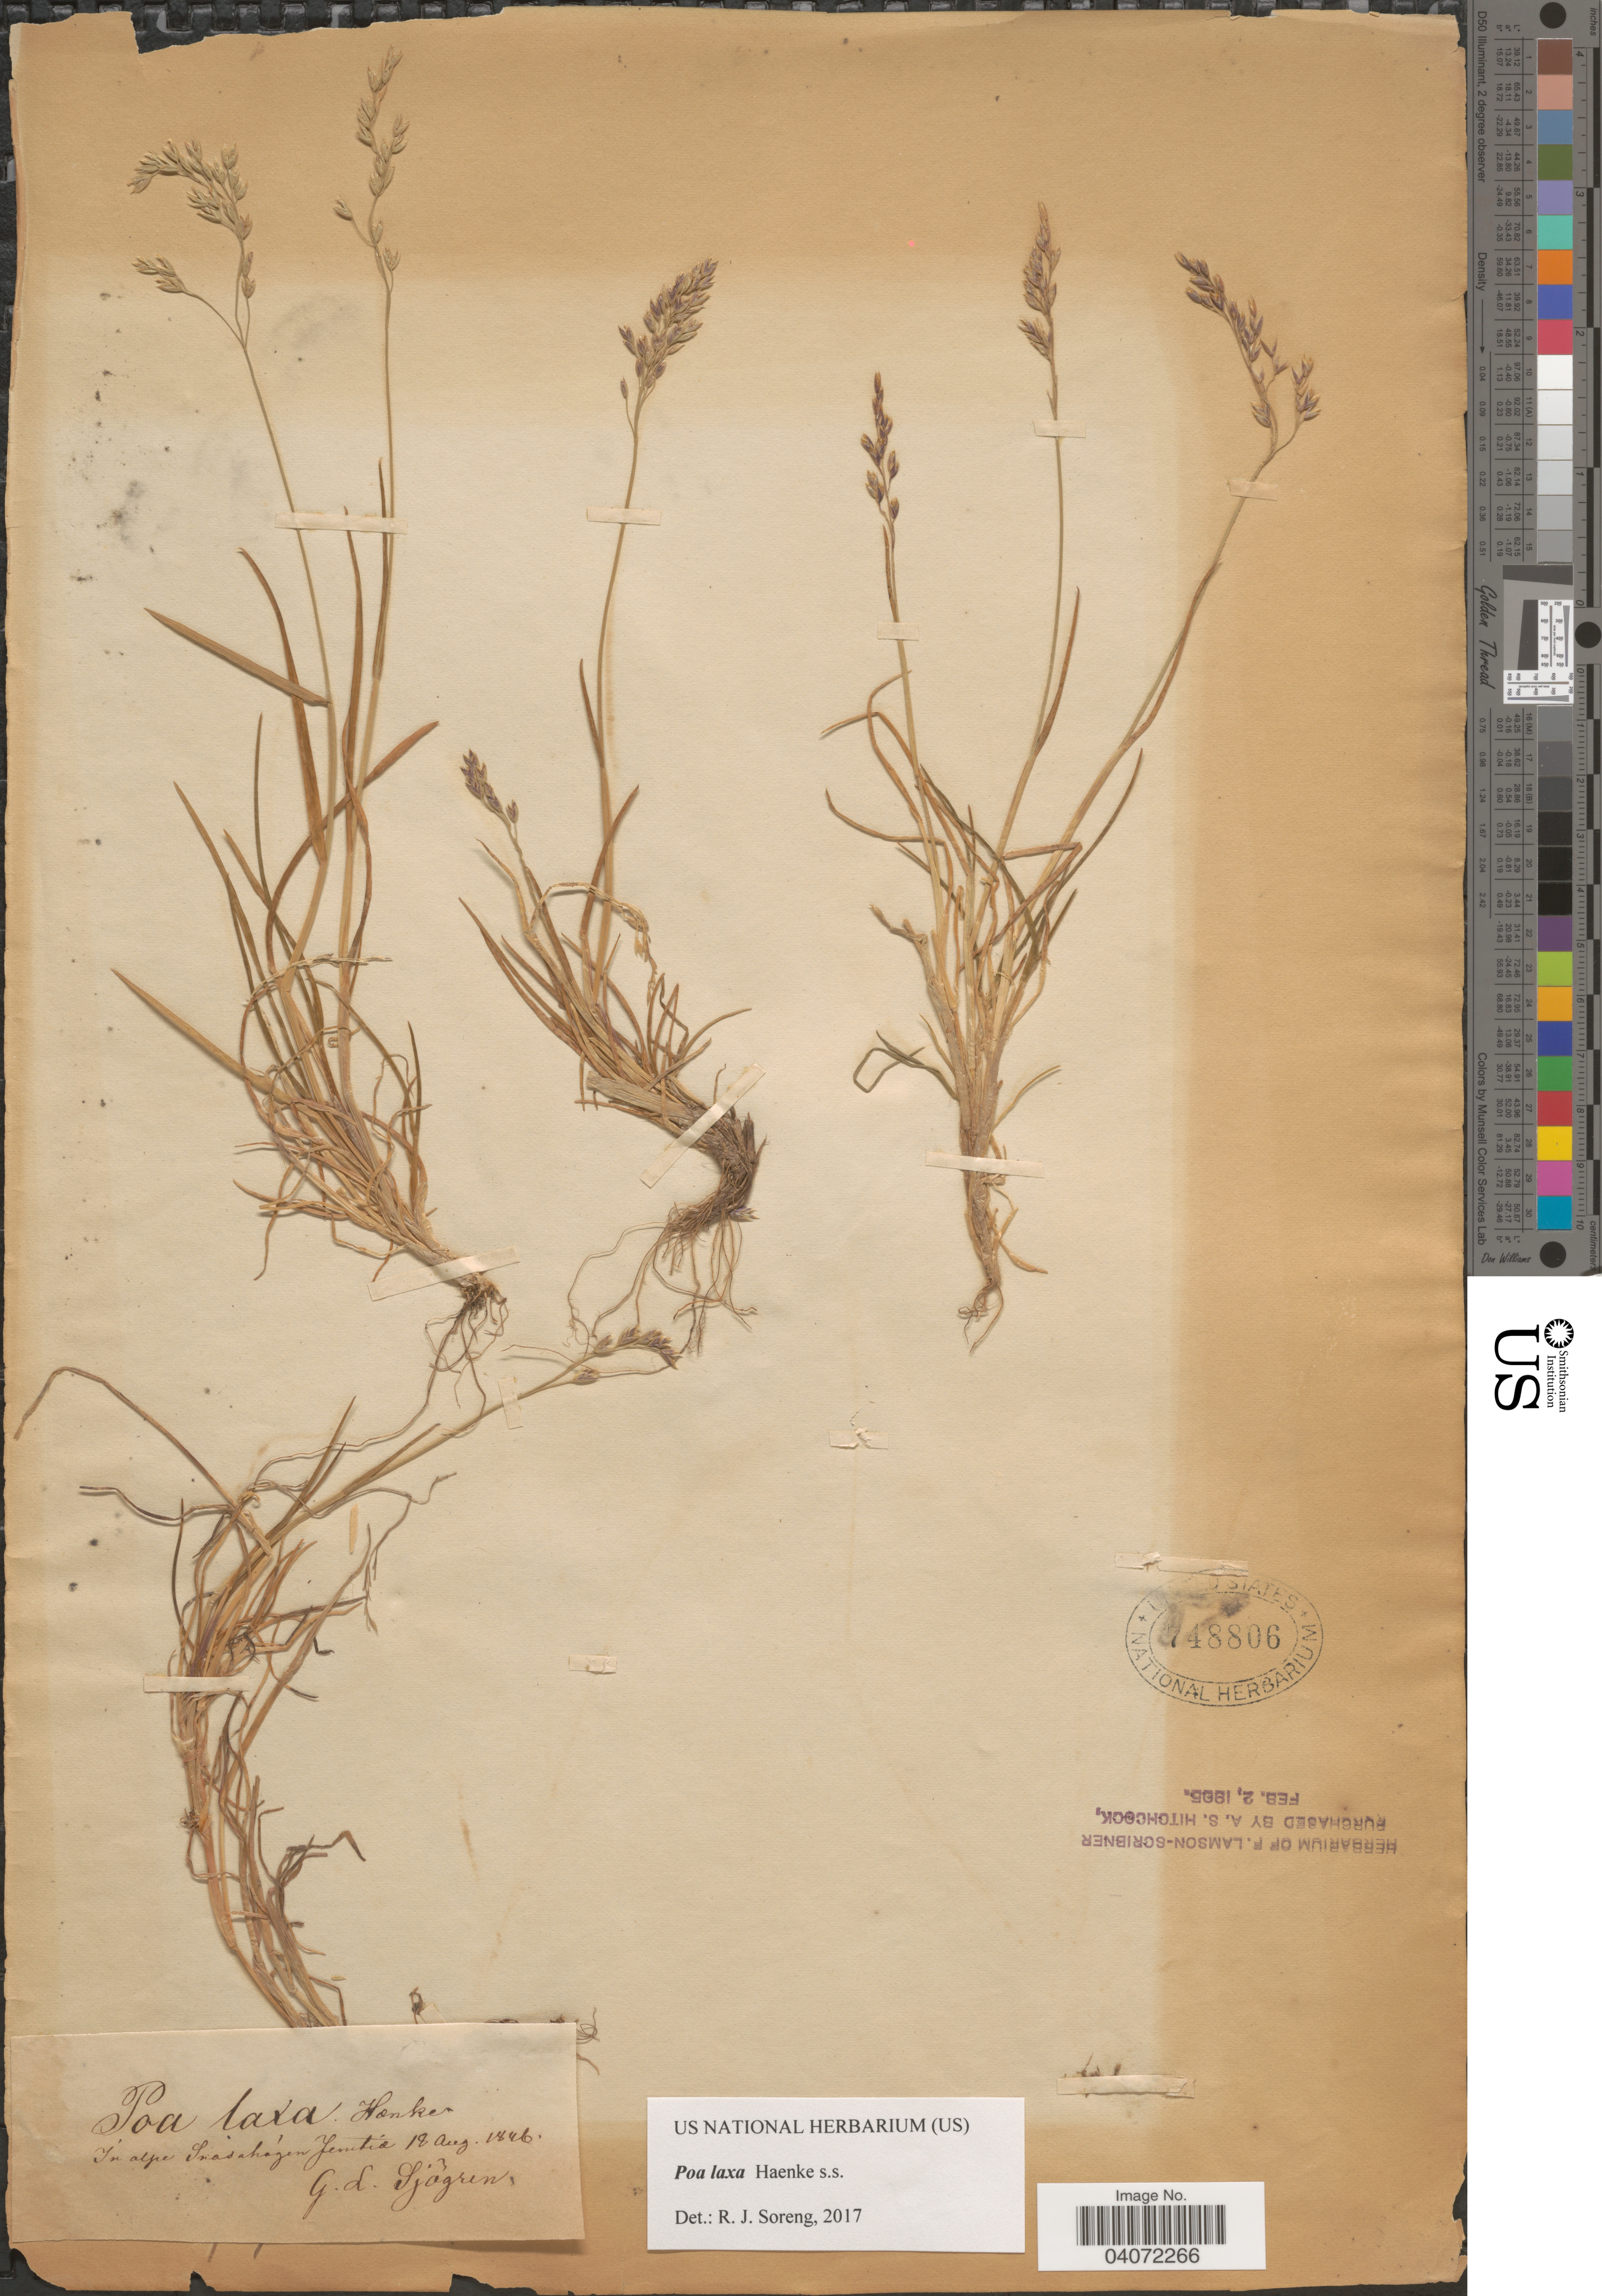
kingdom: Plantae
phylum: Tracheophyta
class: Liliopsida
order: Poales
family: Poaceae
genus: Poa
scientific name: Poa laxa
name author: Haenke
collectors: G. Sjagren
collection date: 1846-08-18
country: Sweden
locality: In alpe Snasahagen Jemtia.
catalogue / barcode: US 748806